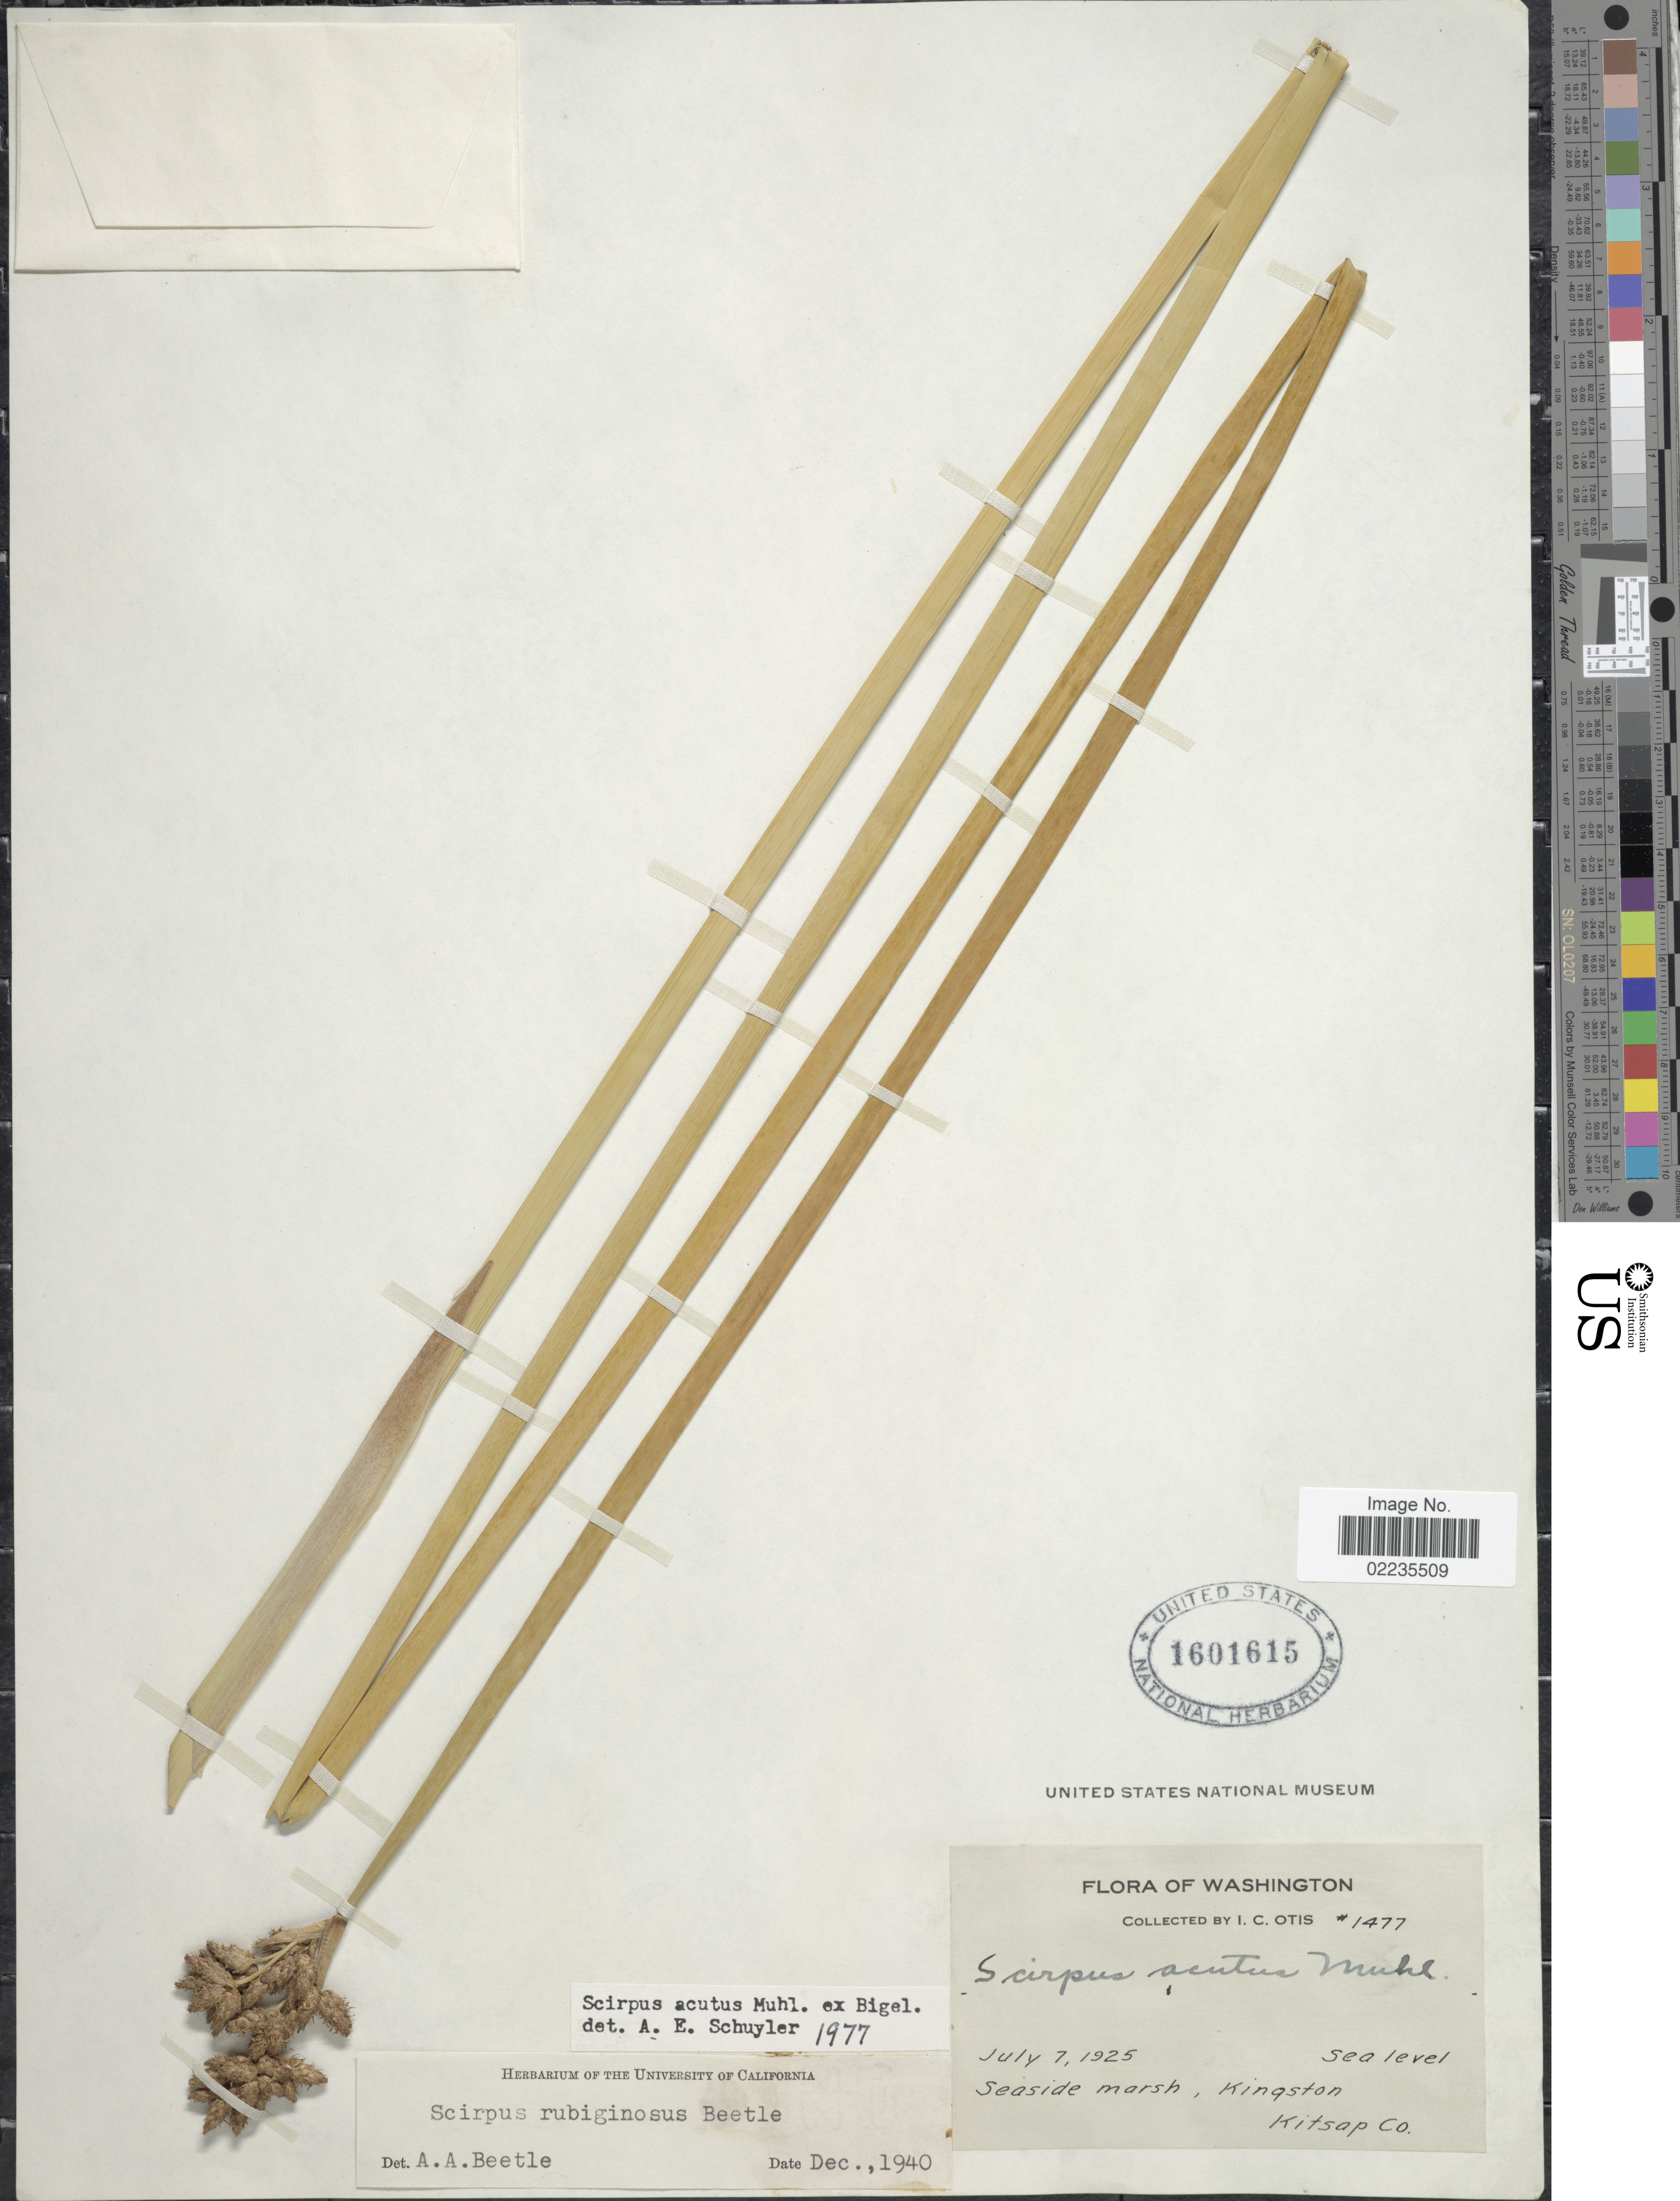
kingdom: Plantae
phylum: Tracheophyta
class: Liliopsida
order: Poales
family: Cyperaceae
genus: Schoenoplectus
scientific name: Schoenoplectus acutus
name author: (Muhl. ex Bigelow) Á. Löve & D. Löve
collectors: I. C. Otis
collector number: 1477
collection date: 1925-07-07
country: United States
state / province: Washington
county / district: Kitsap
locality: Seaside marsh, Kingston, Kitsap Co.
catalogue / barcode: US 1601615